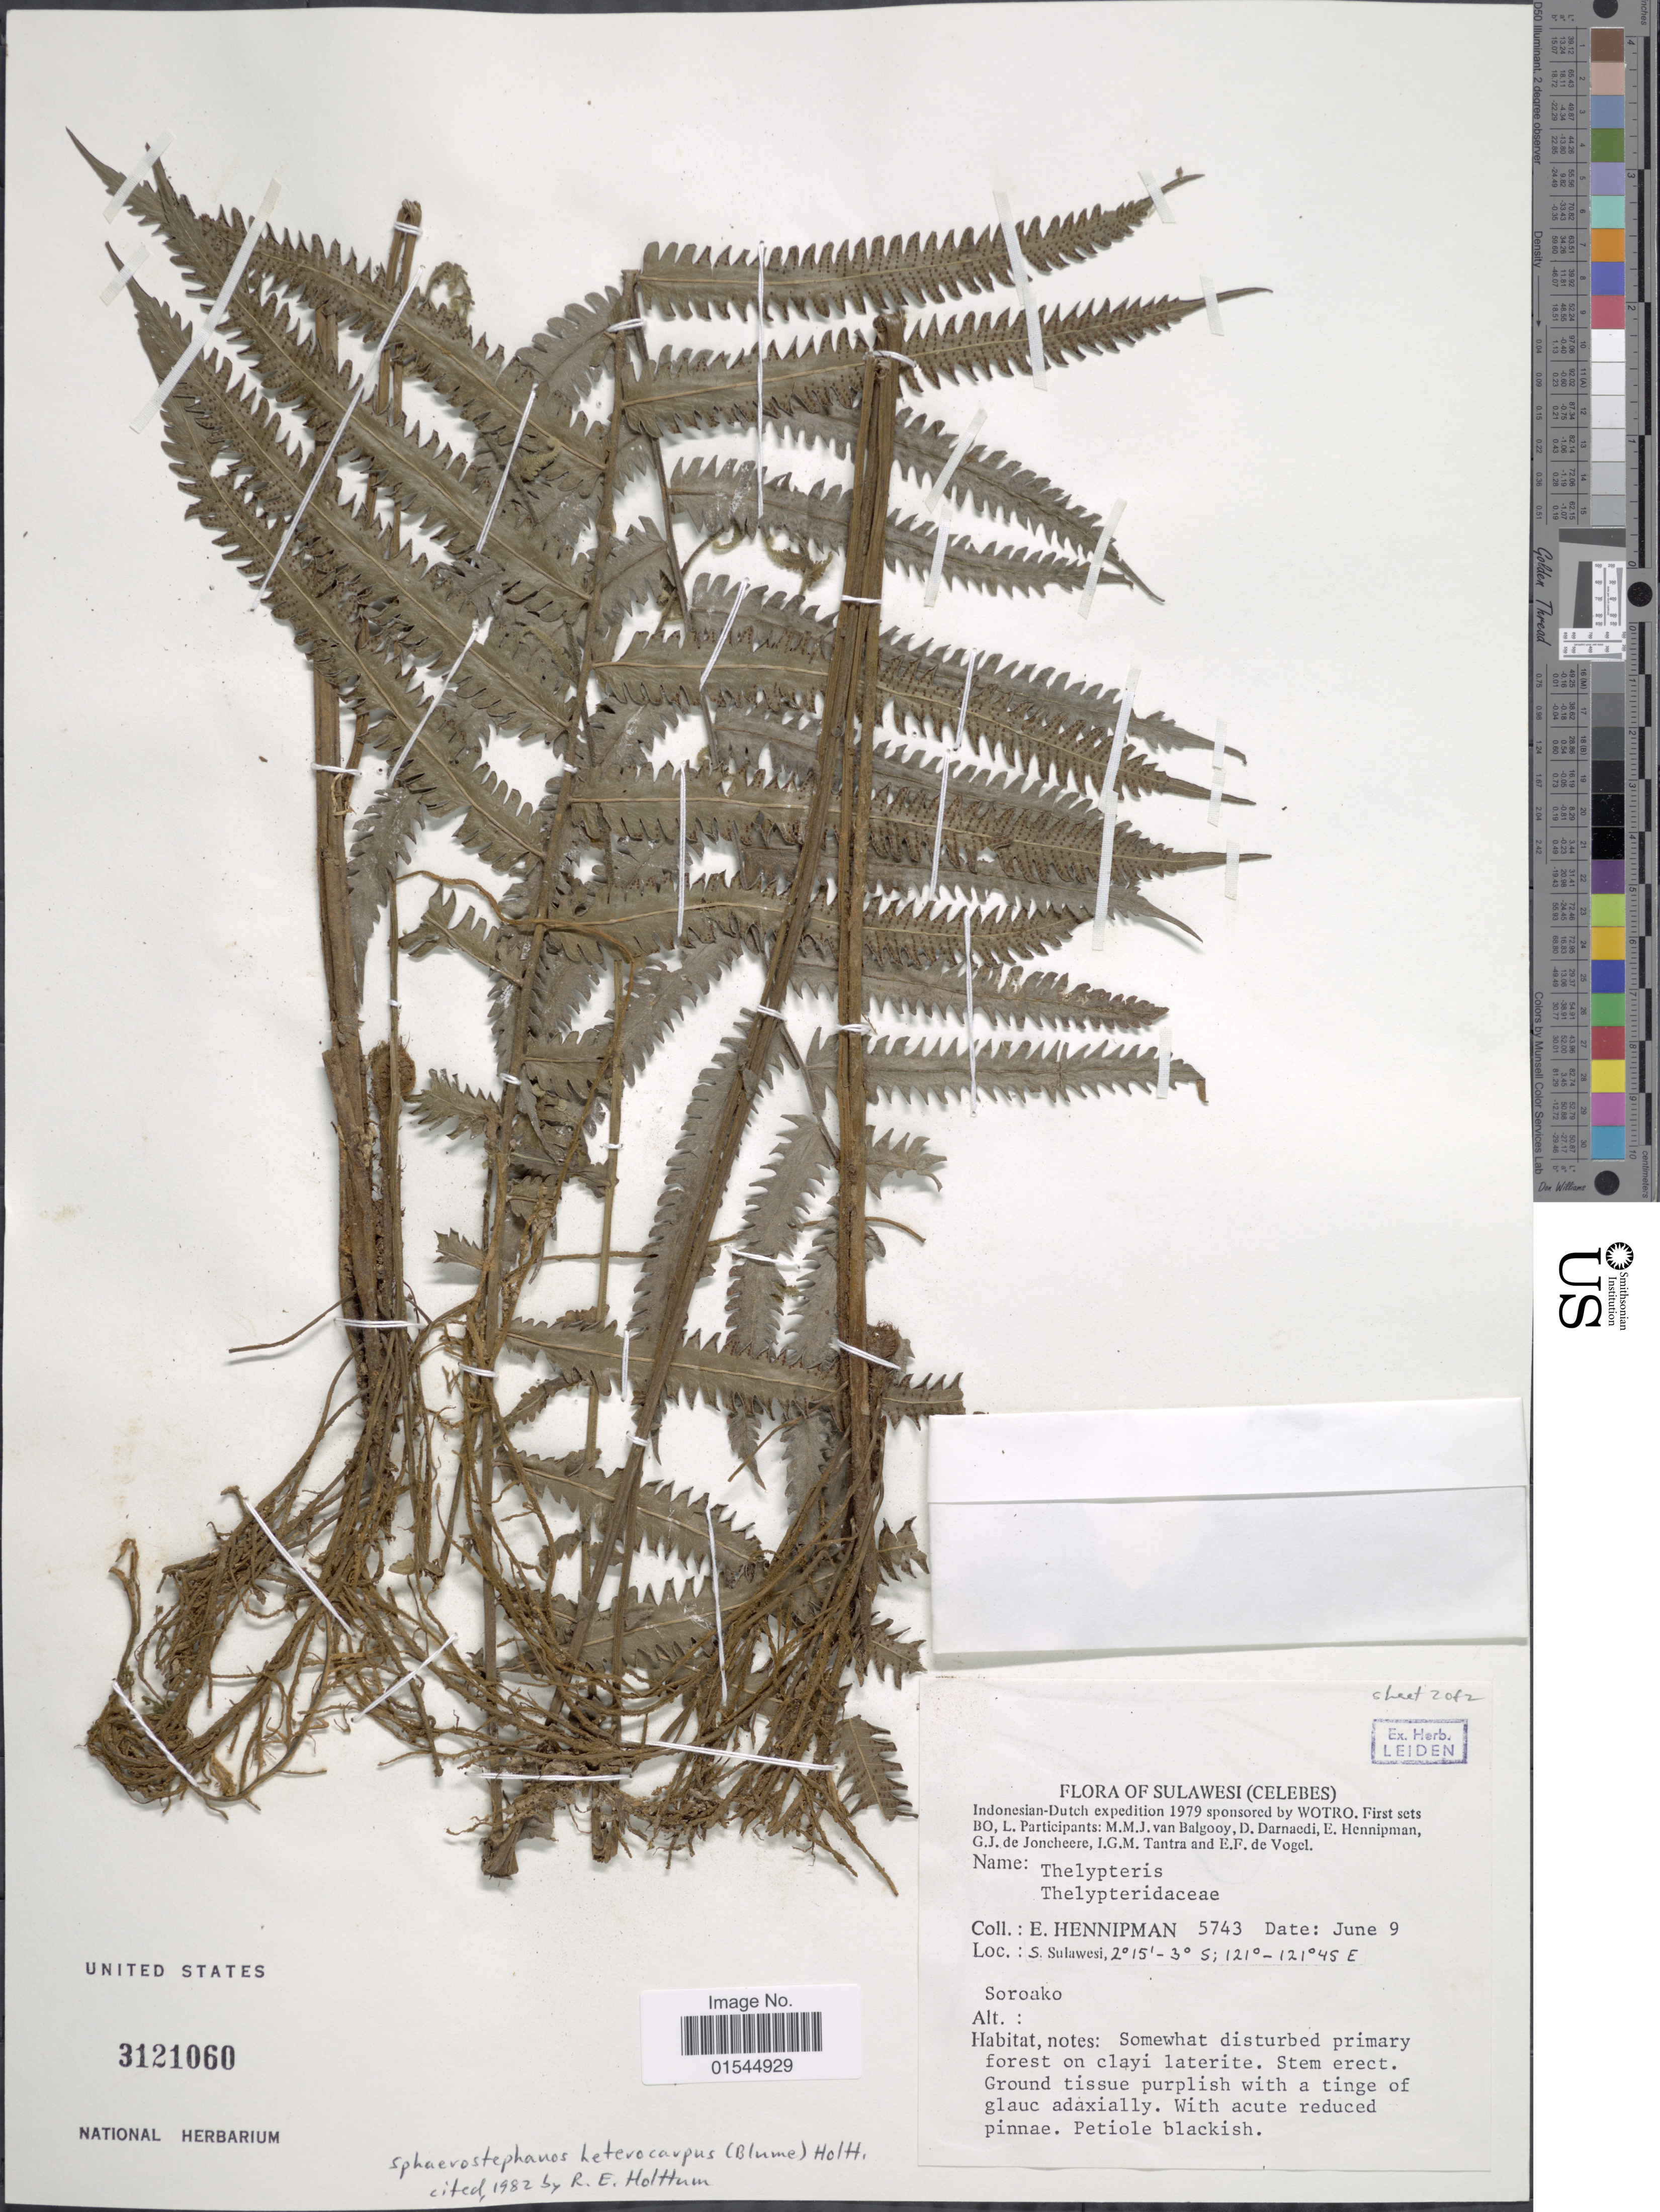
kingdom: Plantae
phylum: Tracheophyta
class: Polypodiopsida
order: Polypodiales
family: Thelypteridaceae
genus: Sphaerostephanos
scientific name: Sphaerostephanos heterocarpus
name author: (Blume) Holttum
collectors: E. Hennipman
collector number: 5743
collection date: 1979-06-09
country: Indonesia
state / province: Sulawesi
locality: Sulawesi (Celebes), S. Sulawesi, Soroako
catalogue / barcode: US 3121060